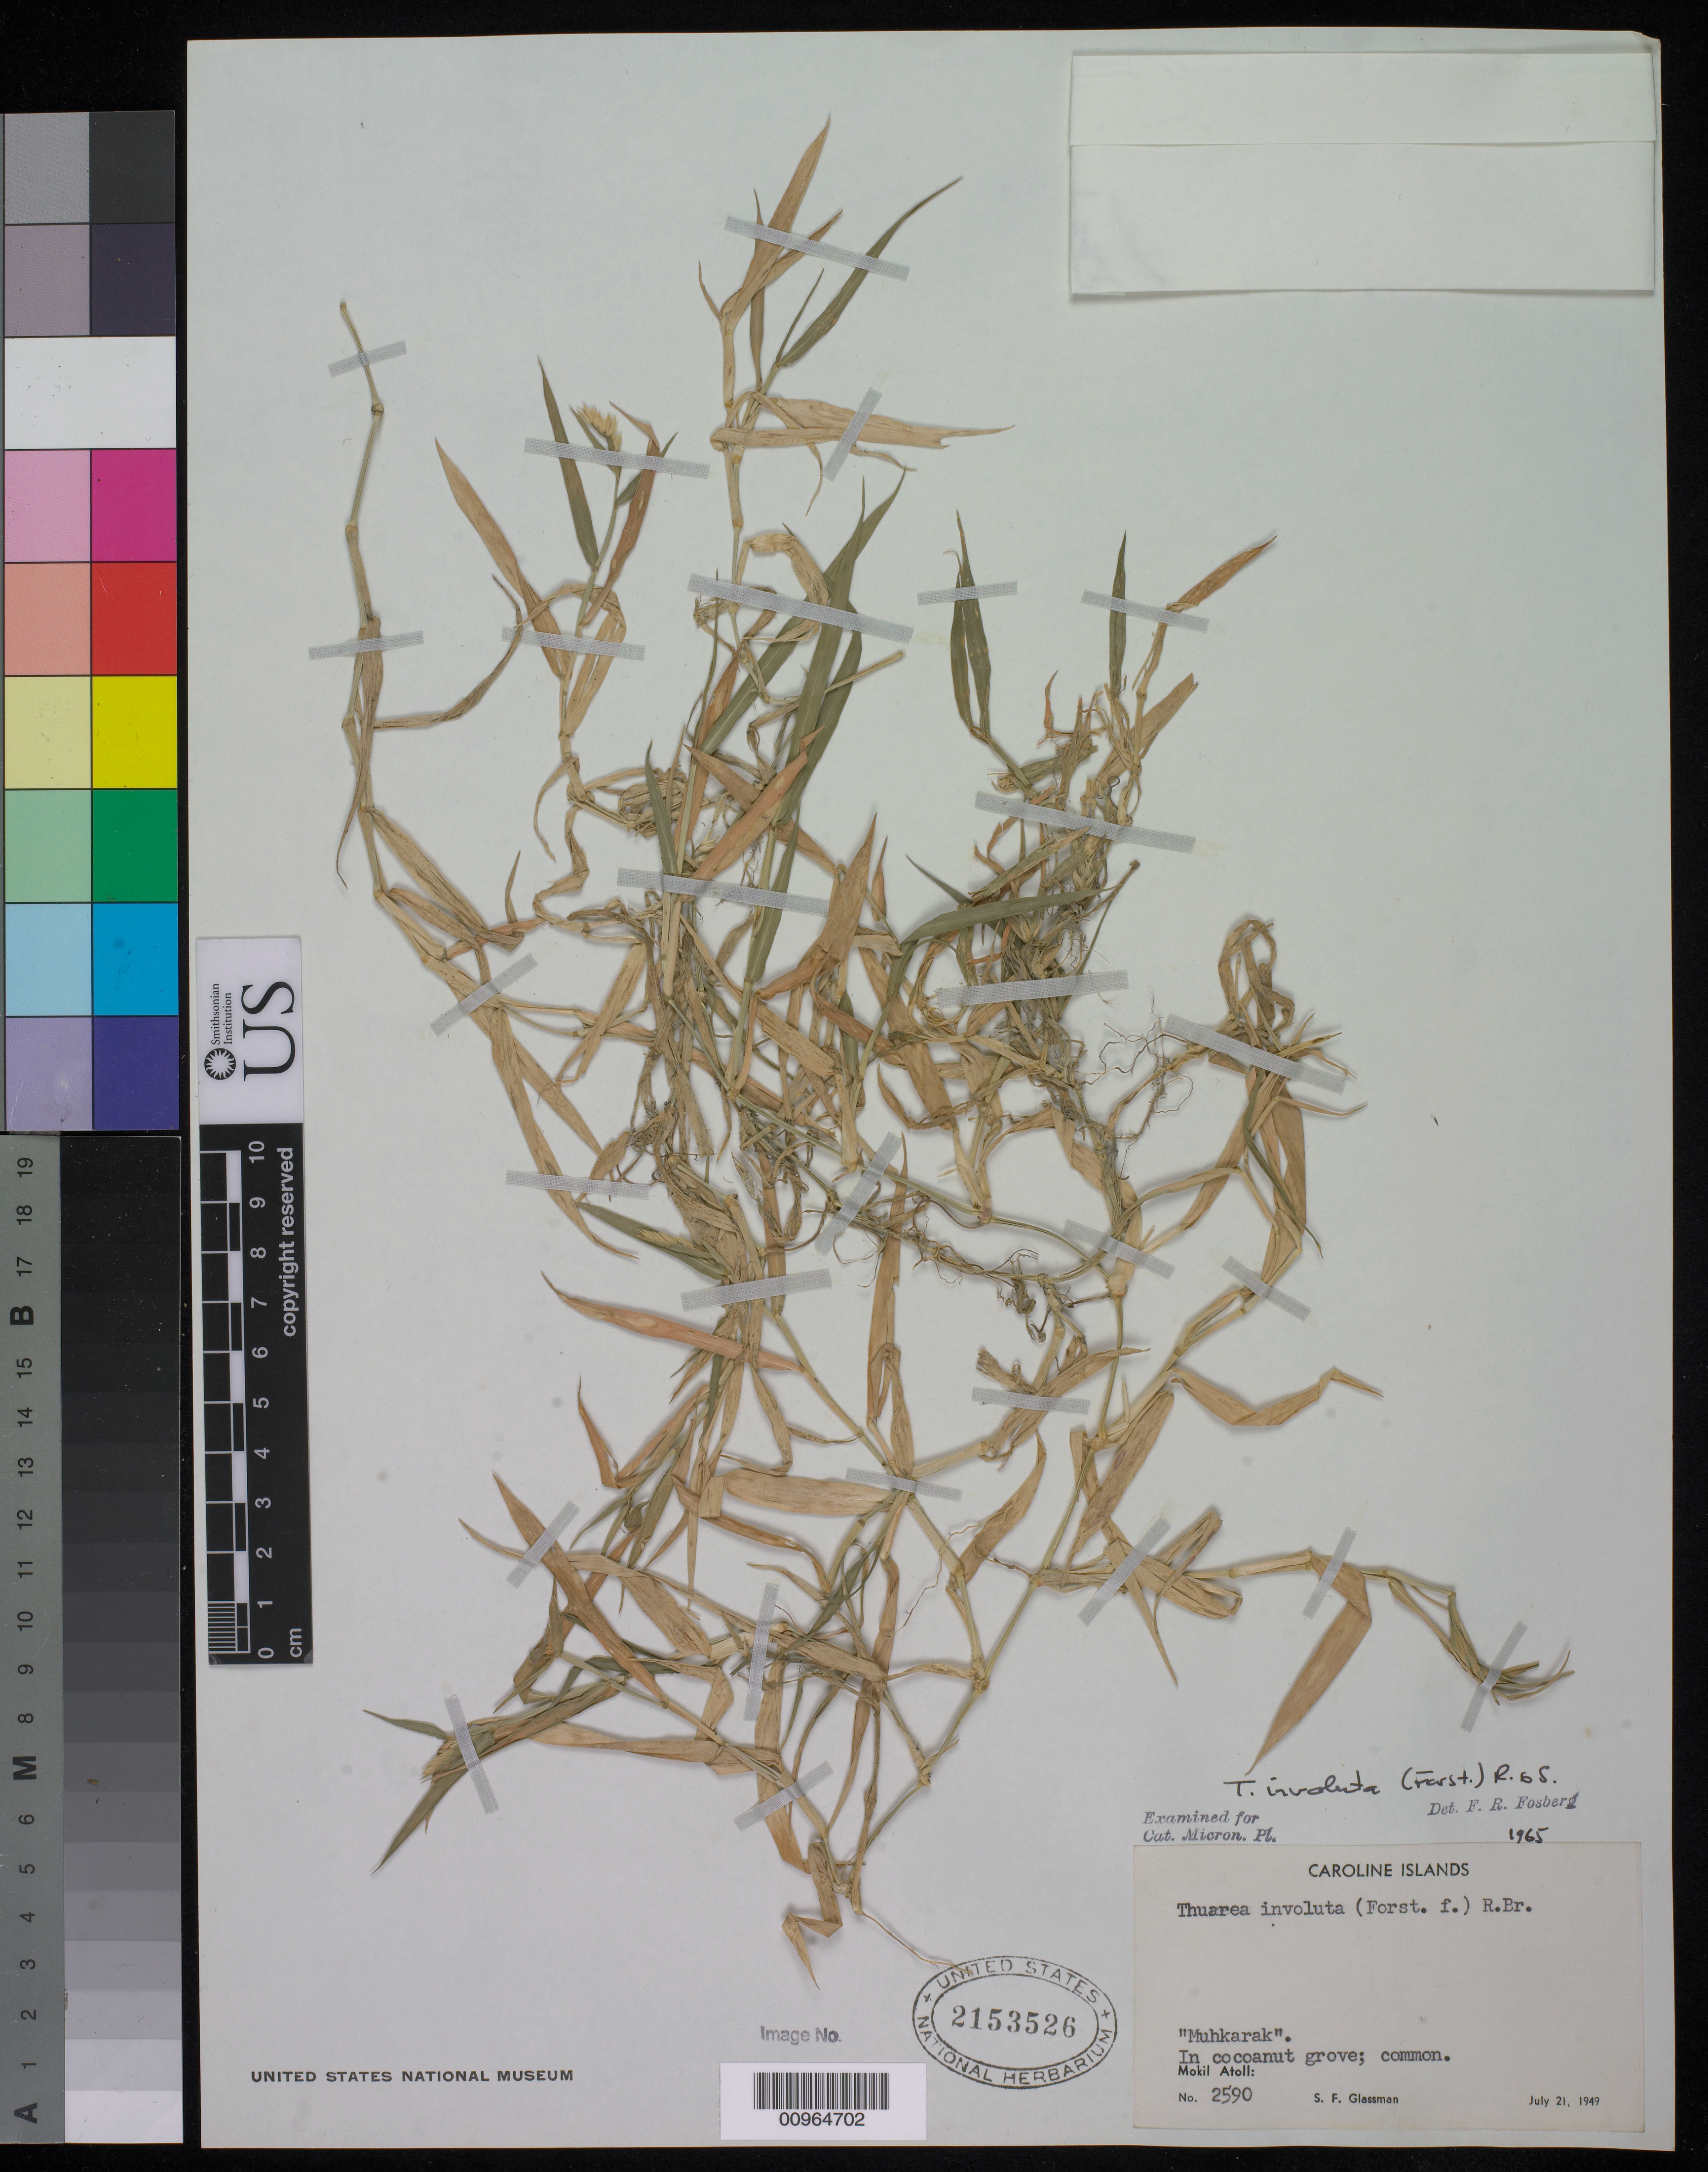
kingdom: Plantae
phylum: Tracheophyta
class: Liliopsida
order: Poales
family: Poaceae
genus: Thuarea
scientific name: Thuarea involuta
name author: (G. Forst.) R. Br. ex Sm.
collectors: S. F. Glassman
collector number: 2590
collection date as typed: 21 Jul 1949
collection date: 1949-07-21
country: Micronesia, Federated States of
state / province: Pohnpei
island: Mwokil (Mokil) Atoll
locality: In coconut grove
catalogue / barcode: US 2153526